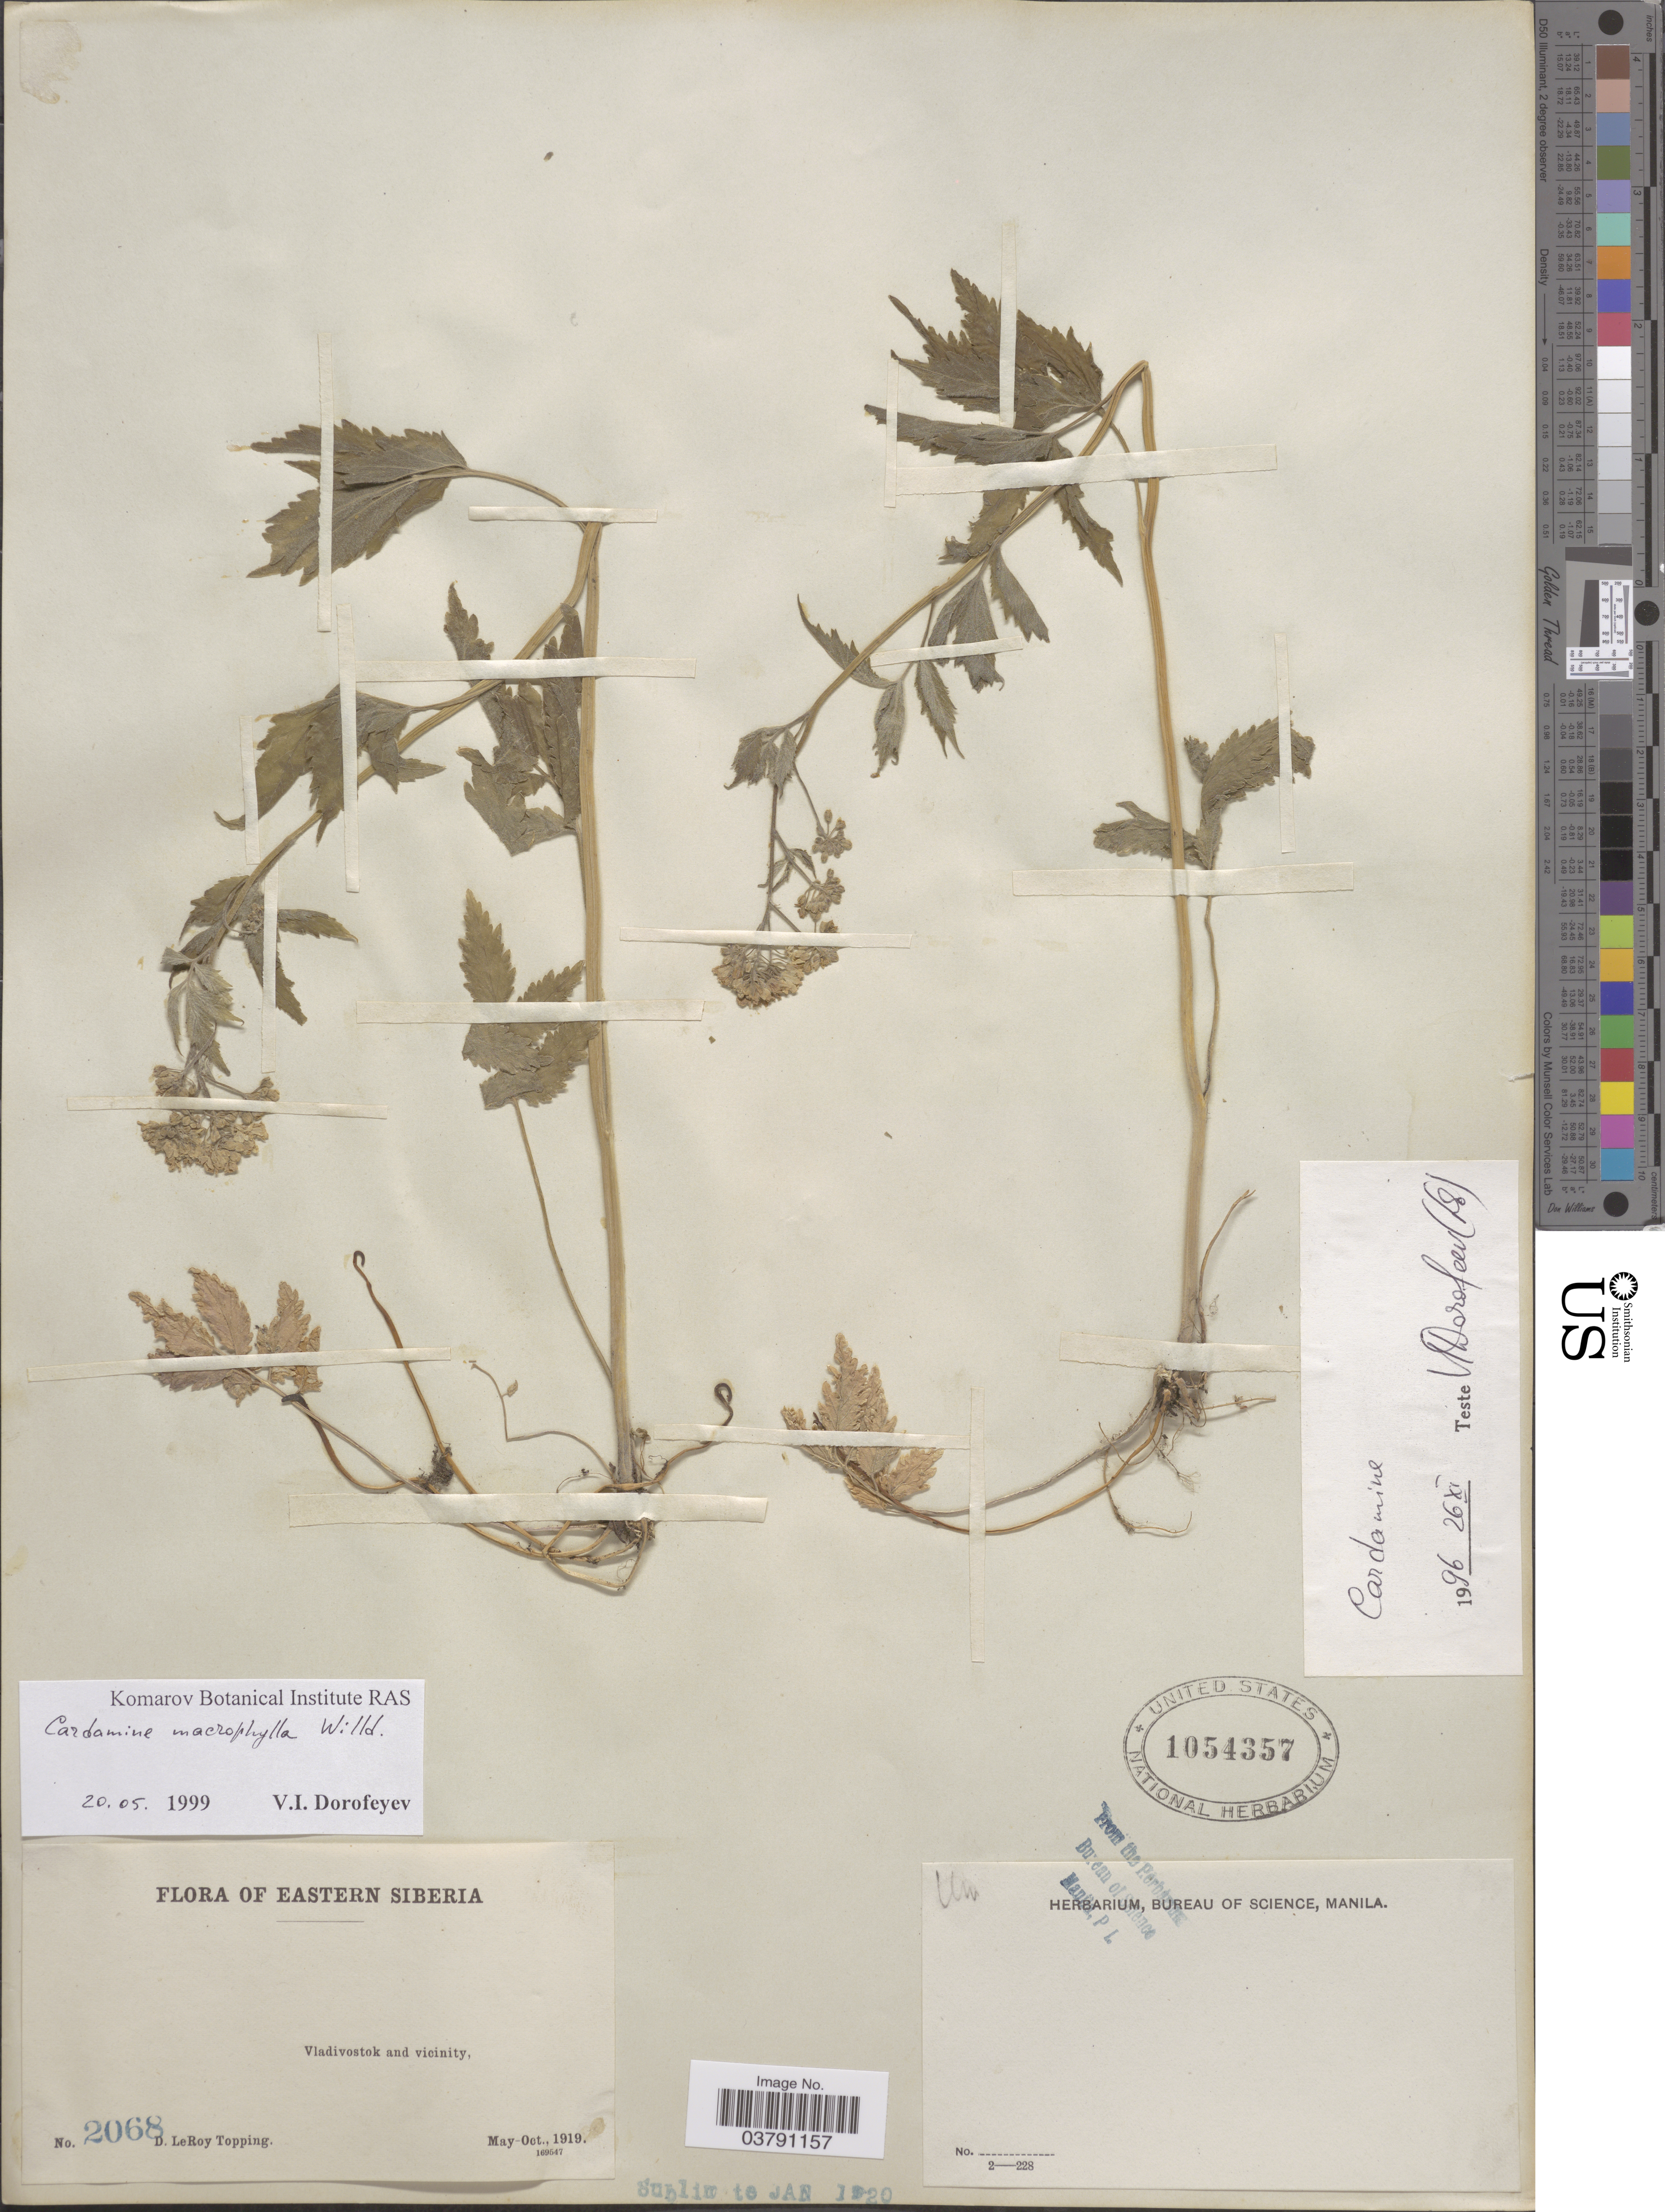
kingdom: Plantae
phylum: Tracheophyta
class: Magnoliopsida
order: Brassicales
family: Brassicaceae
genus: Cardamine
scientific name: Cardamine macrophylla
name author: Willd.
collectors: D. L. Topping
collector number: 2068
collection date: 1919-05/1919-10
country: Russian Federation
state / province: Primorsky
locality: Eastern Siberia. Valdivostok and vicinity.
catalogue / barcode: US 1054357